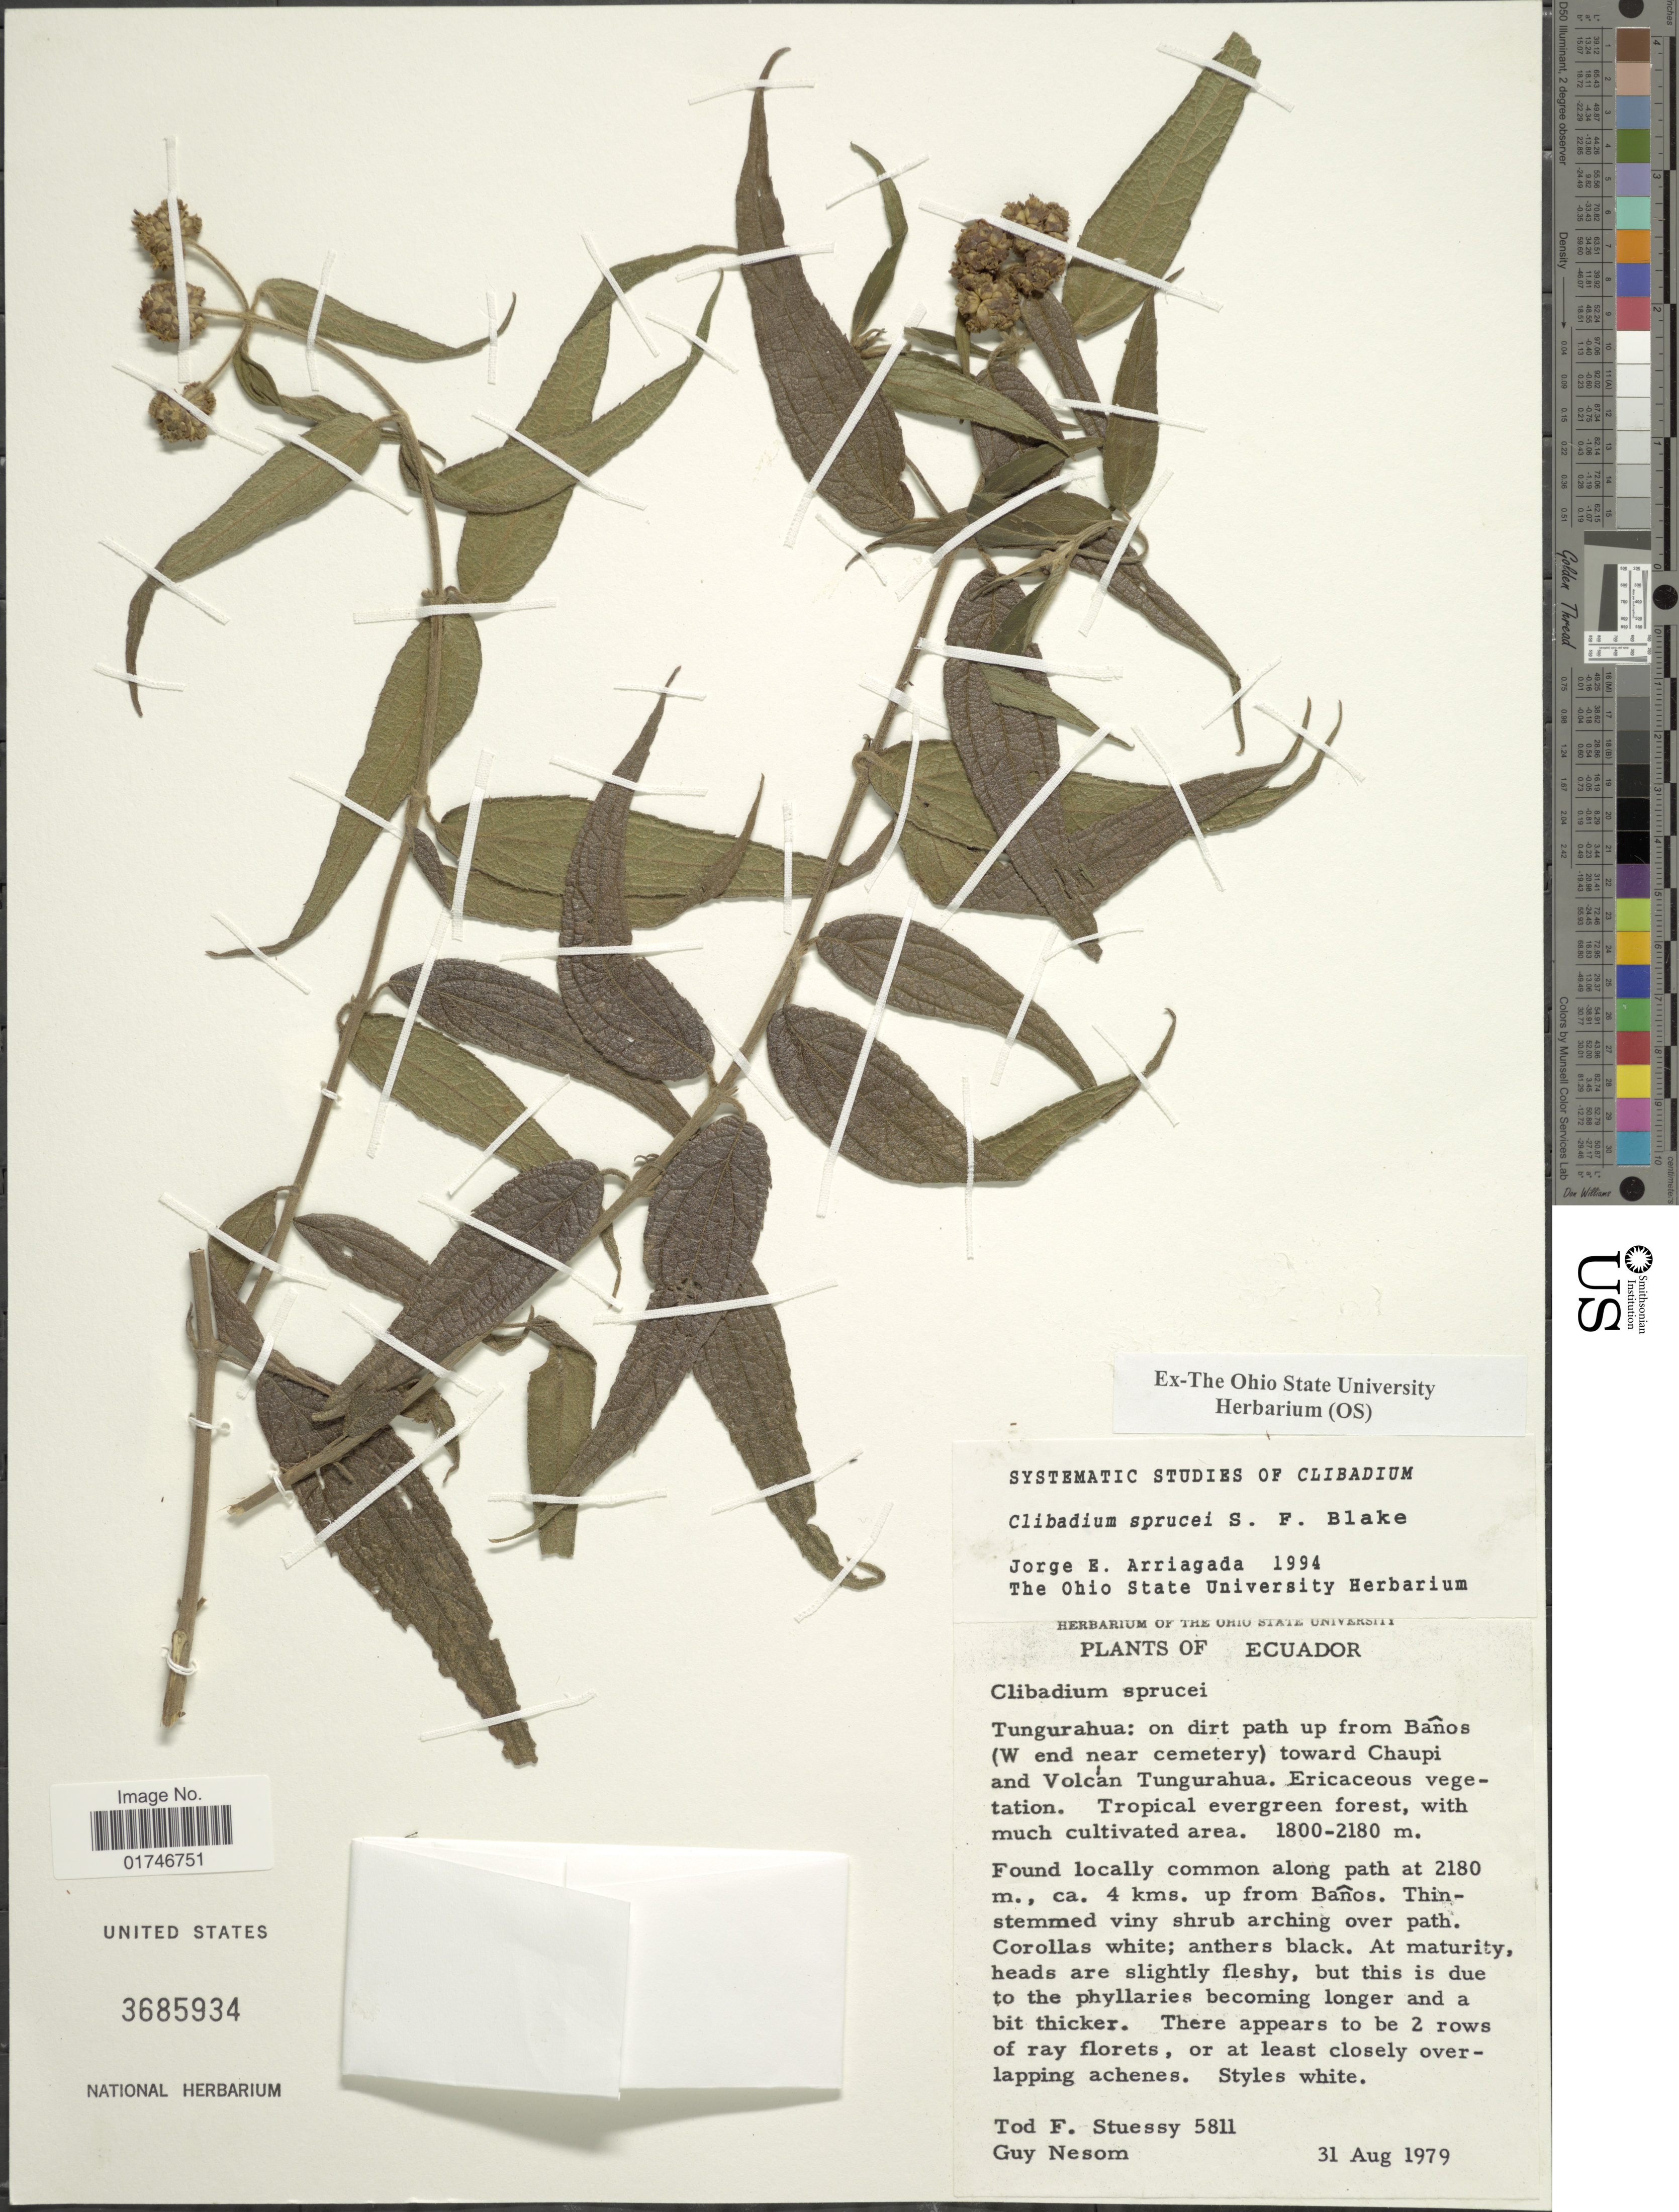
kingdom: Plantae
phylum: Tracheophyta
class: Magnoliopsida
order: Asterales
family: Asteraceae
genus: Clibadium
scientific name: Clibadium sprucei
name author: S.F. Blake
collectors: T. Stuessy & G. Nesom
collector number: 5811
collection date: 1979-08-31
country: Ecuador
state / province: Tungurahua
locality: Tungurahua: on dirt path up from Baños (W end near cemetery) toward Chaupi and Volcán Tungurahua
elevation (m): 1800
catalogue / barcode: US 3685934